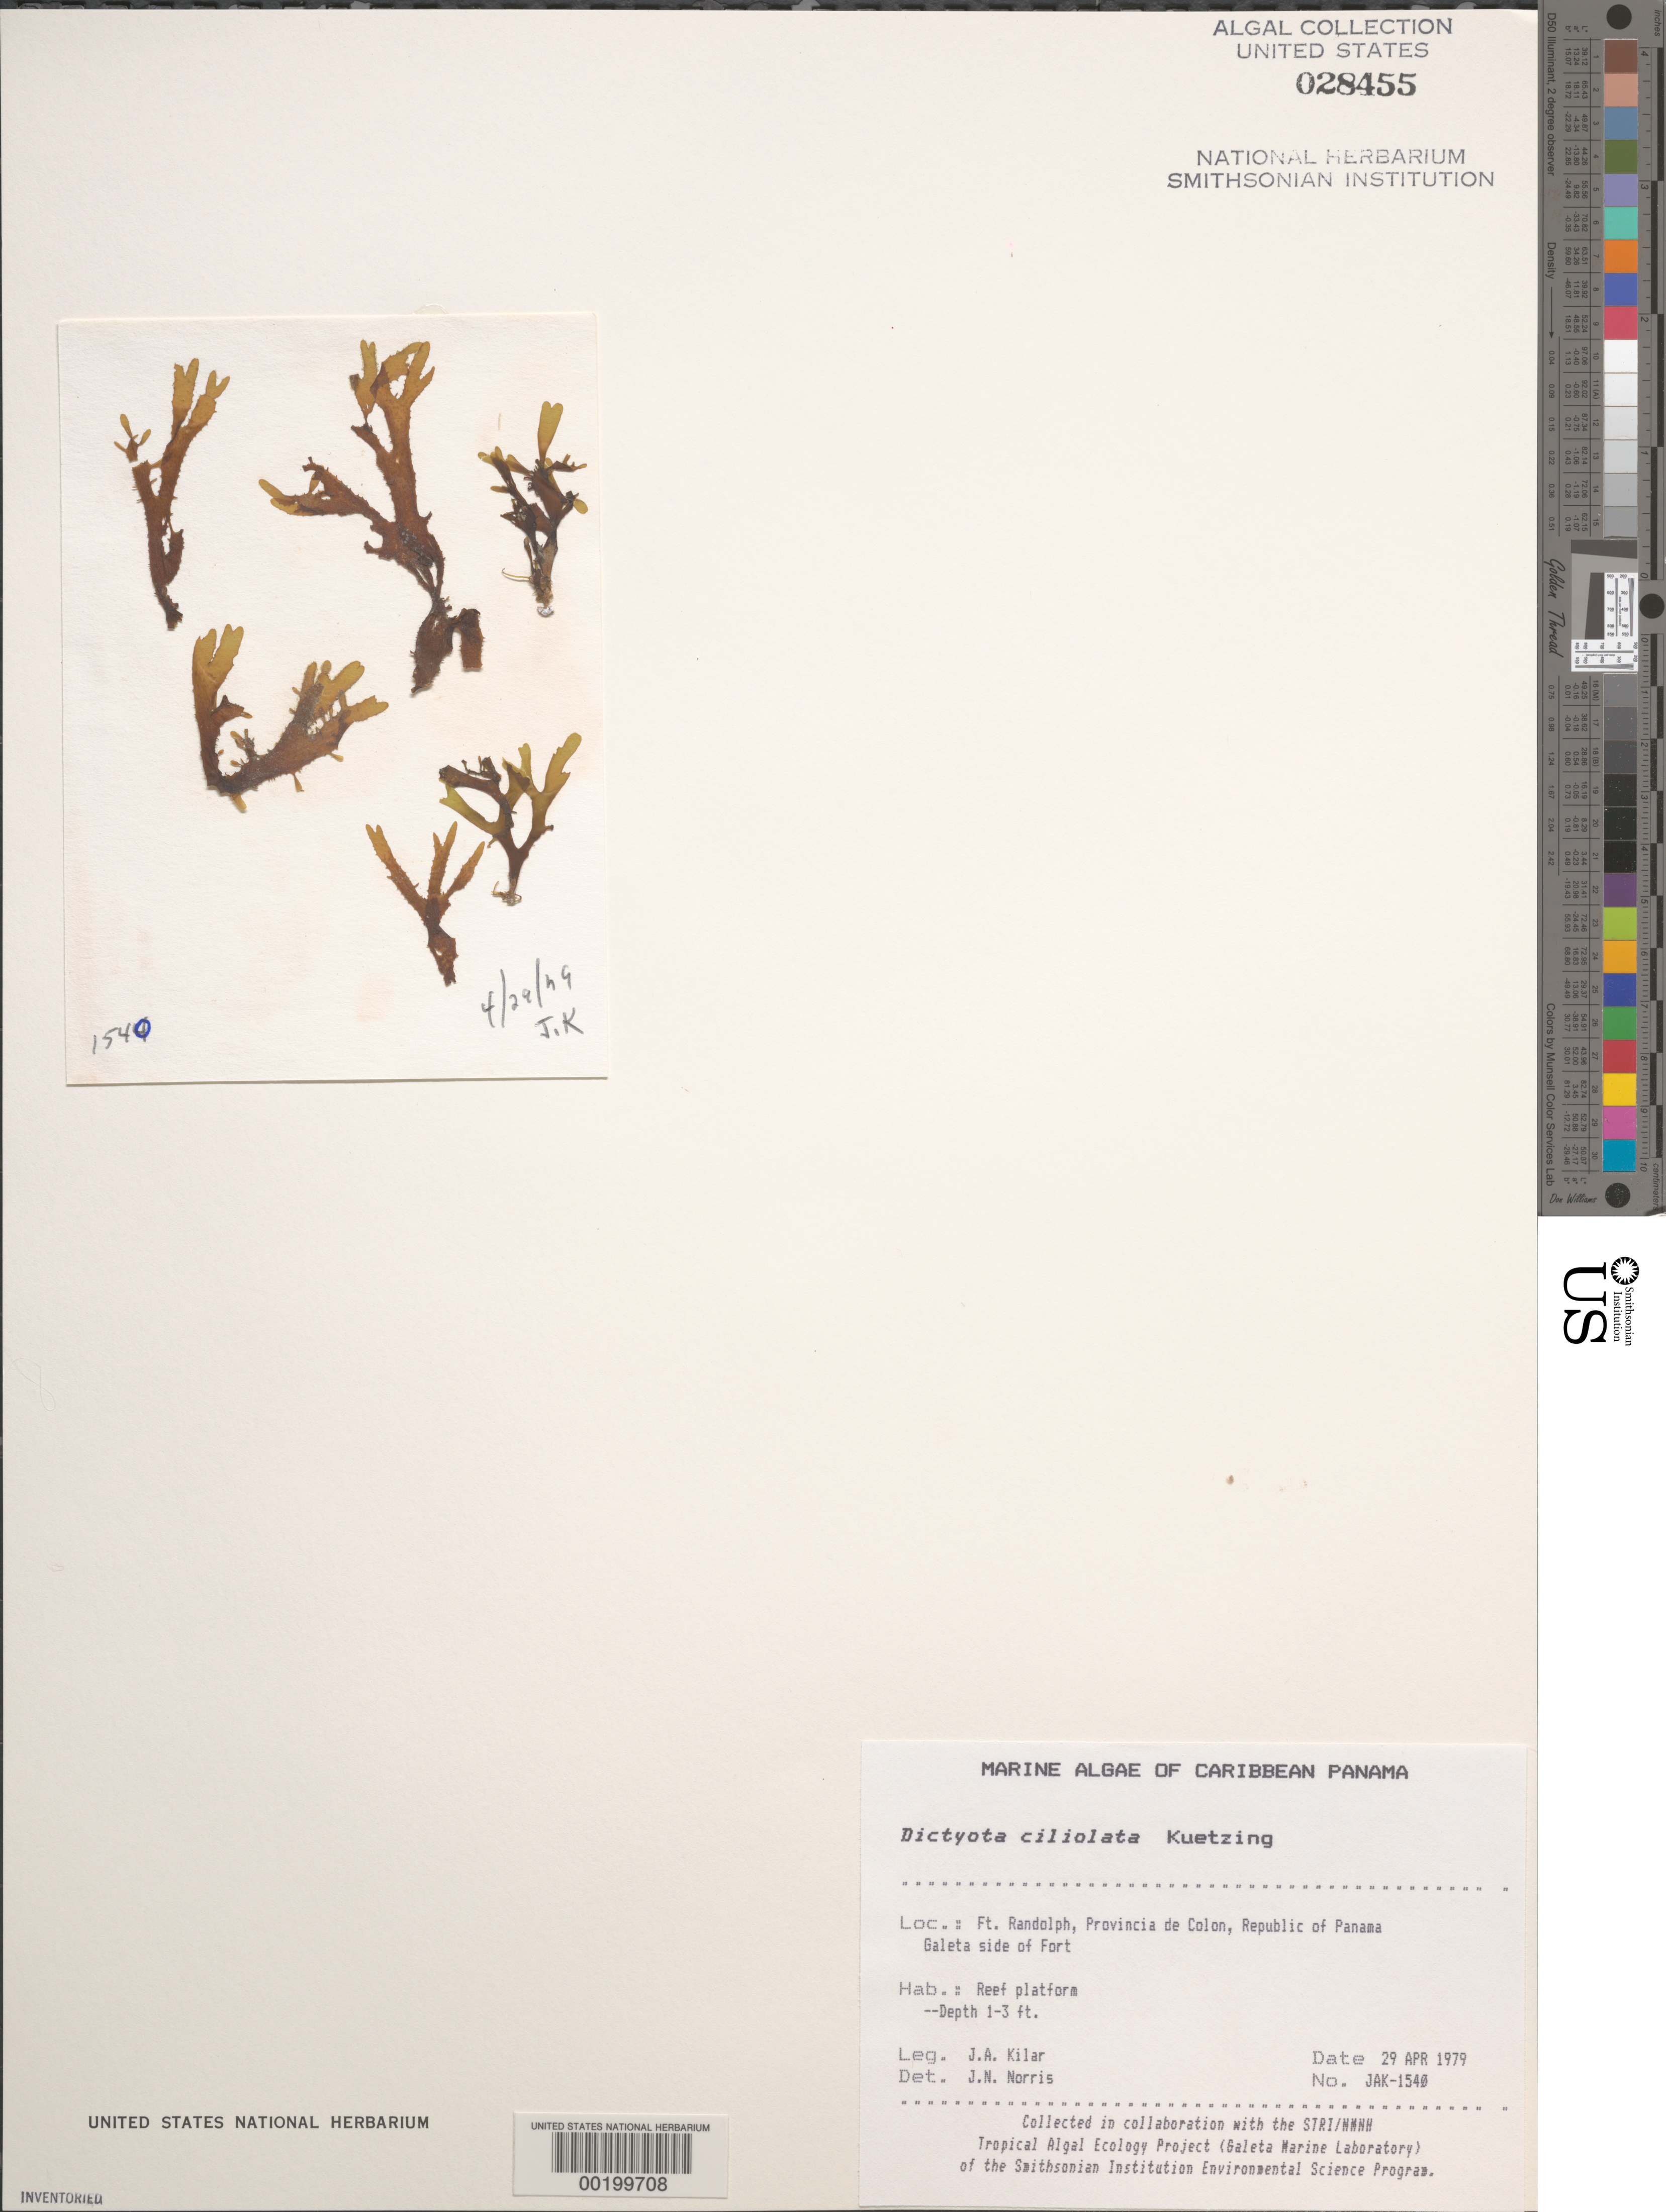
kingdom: Chromista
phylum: Ochrophyta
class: Phaeophyceae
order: Dictyotales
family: Dictyotaceae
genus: Dictyota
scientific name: Dictyota ciliolata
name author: Sond. ex Kütz.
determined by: Norris, James N.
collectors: J. A. Kilar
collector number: JAK-1540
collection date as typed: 29 Apr 1979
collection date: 1979-04-29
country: Panama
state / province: Colón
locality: Fort Randolph, Galeta side of fort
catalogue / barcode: US 28455